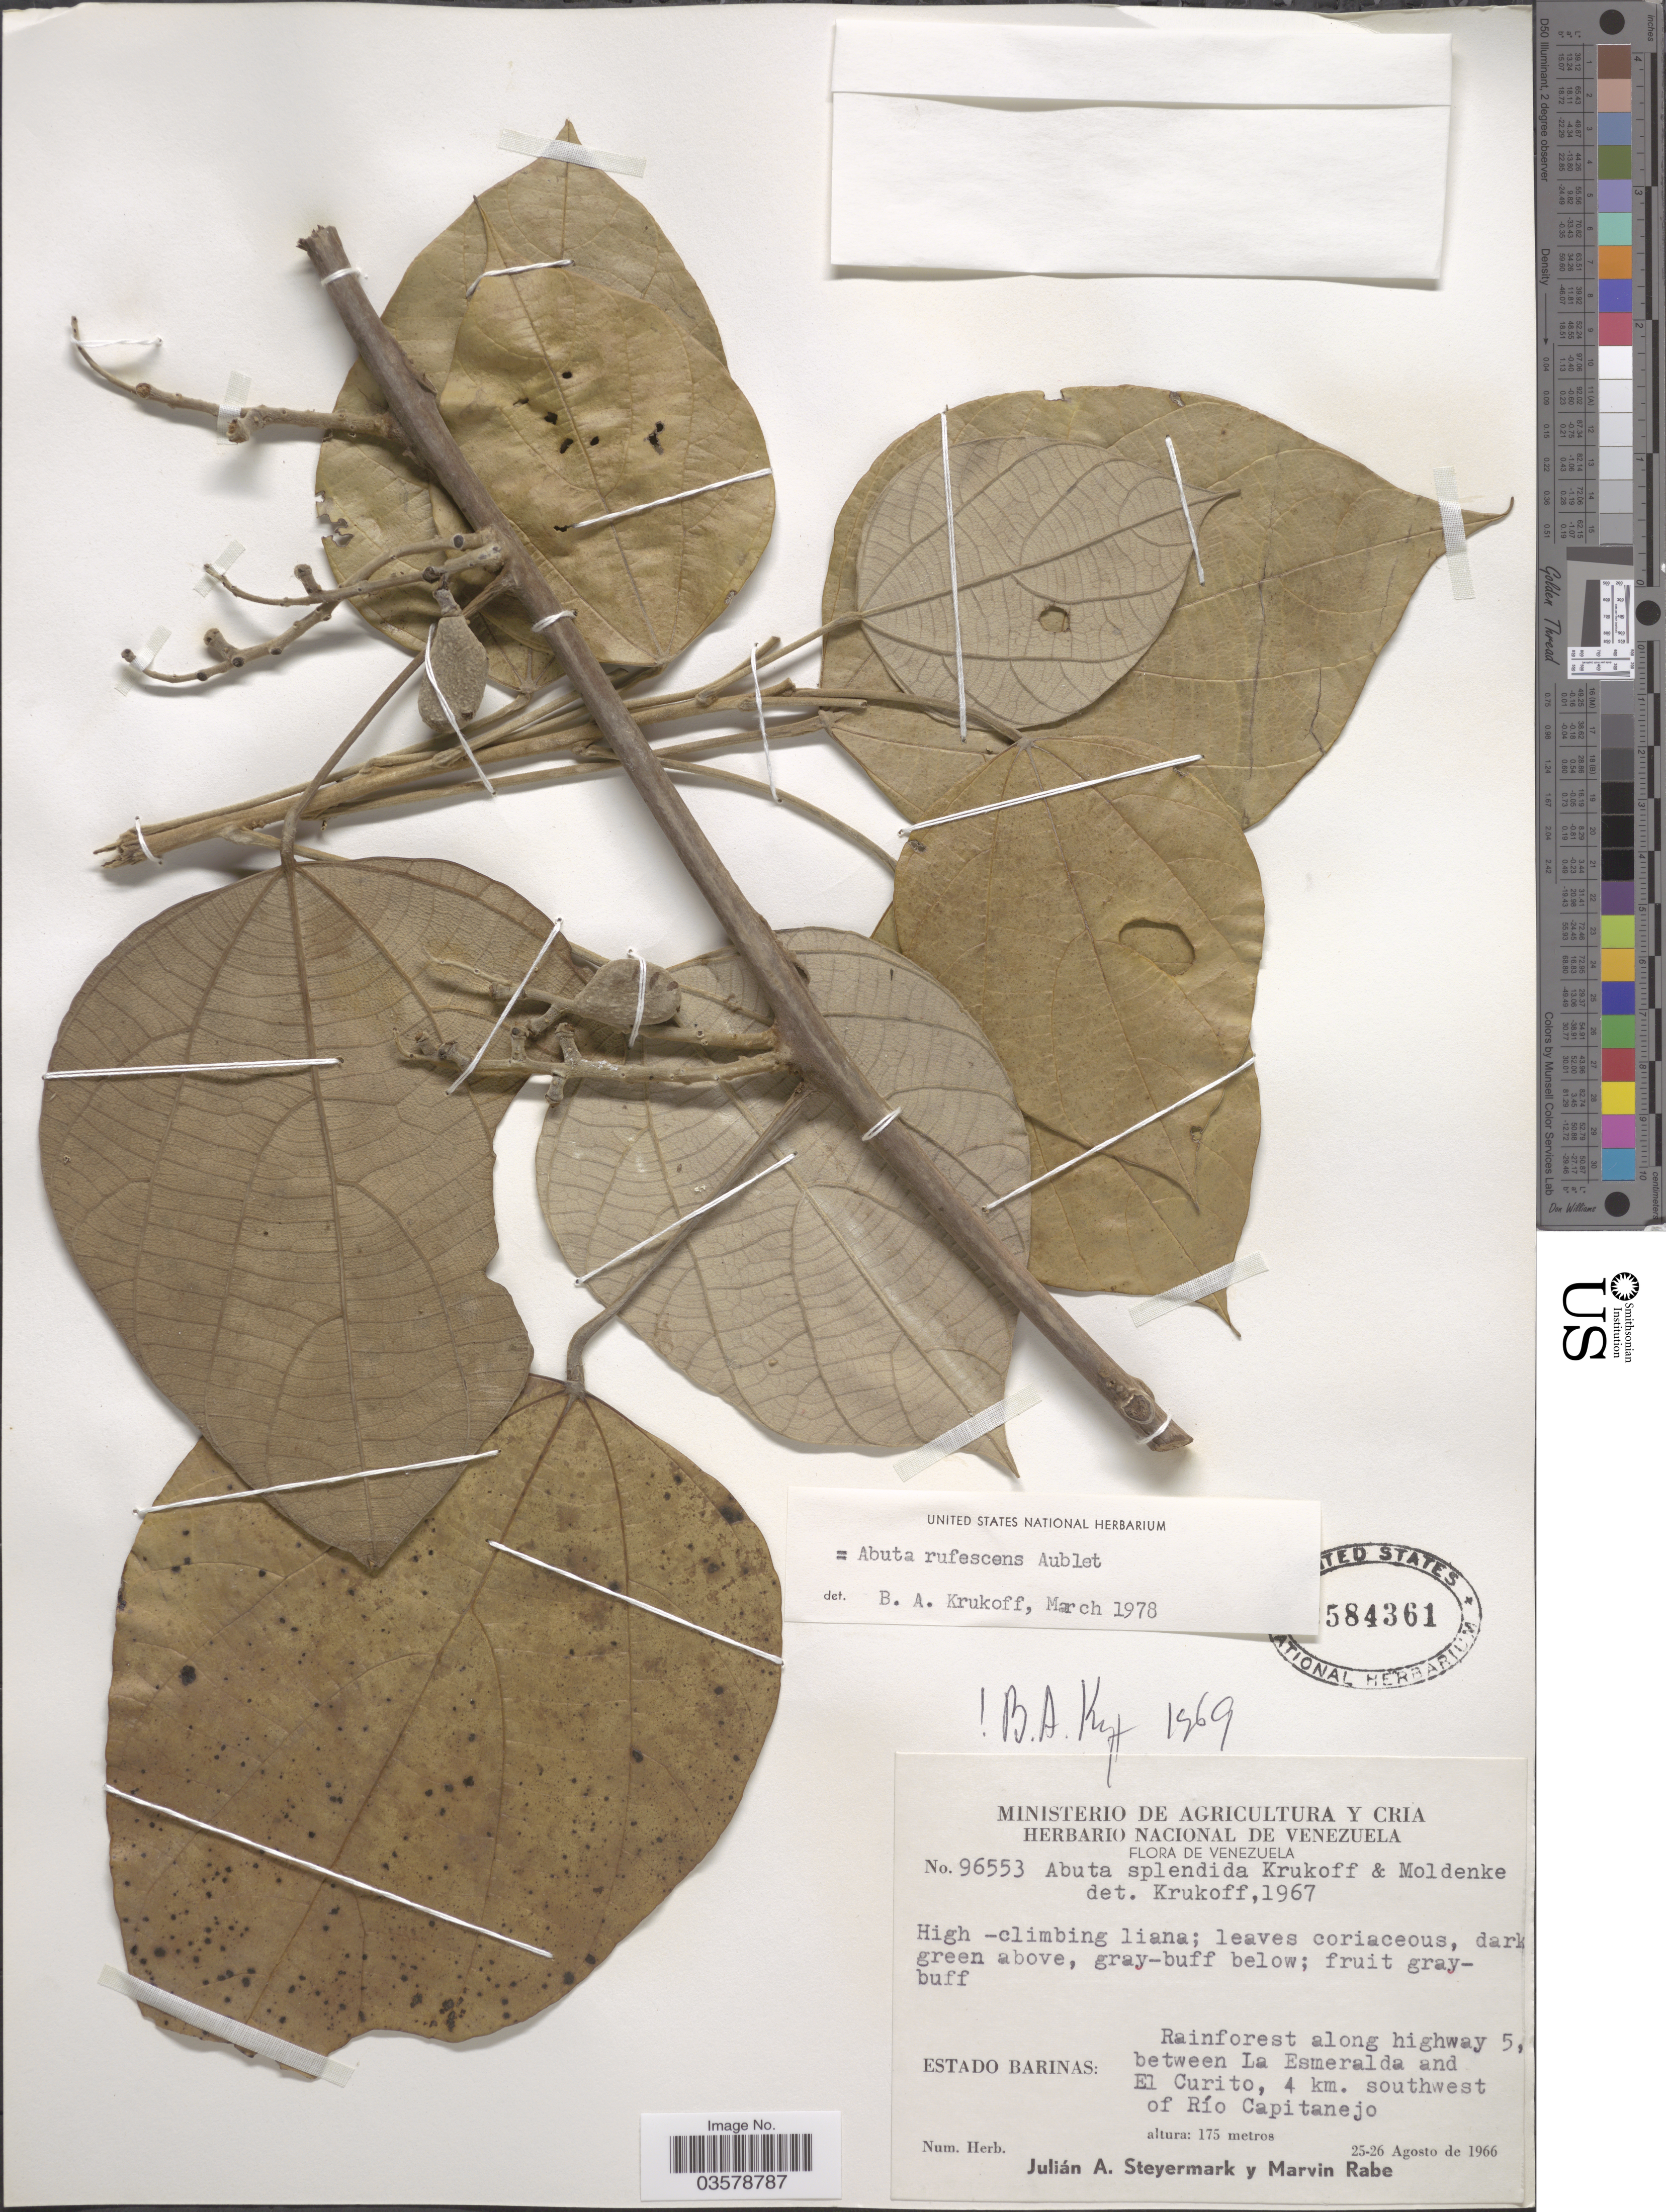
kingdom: Plantae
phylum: Tracheophyta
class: Magnoliopsida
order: Ranunculales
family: Menispermaceae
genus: Abuta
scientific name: Abuta rufescens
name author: Aubl.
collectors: J. Steyermark & M. Rabe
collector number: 96553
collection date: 1966-08-25/1966-08-26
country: Venezuela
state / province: Barinas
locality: Estado Barinas: Rainforest along highway 5, between La Esmeralda and El Curito, 4 km. southwest of Río Capitanejo.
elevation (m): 175